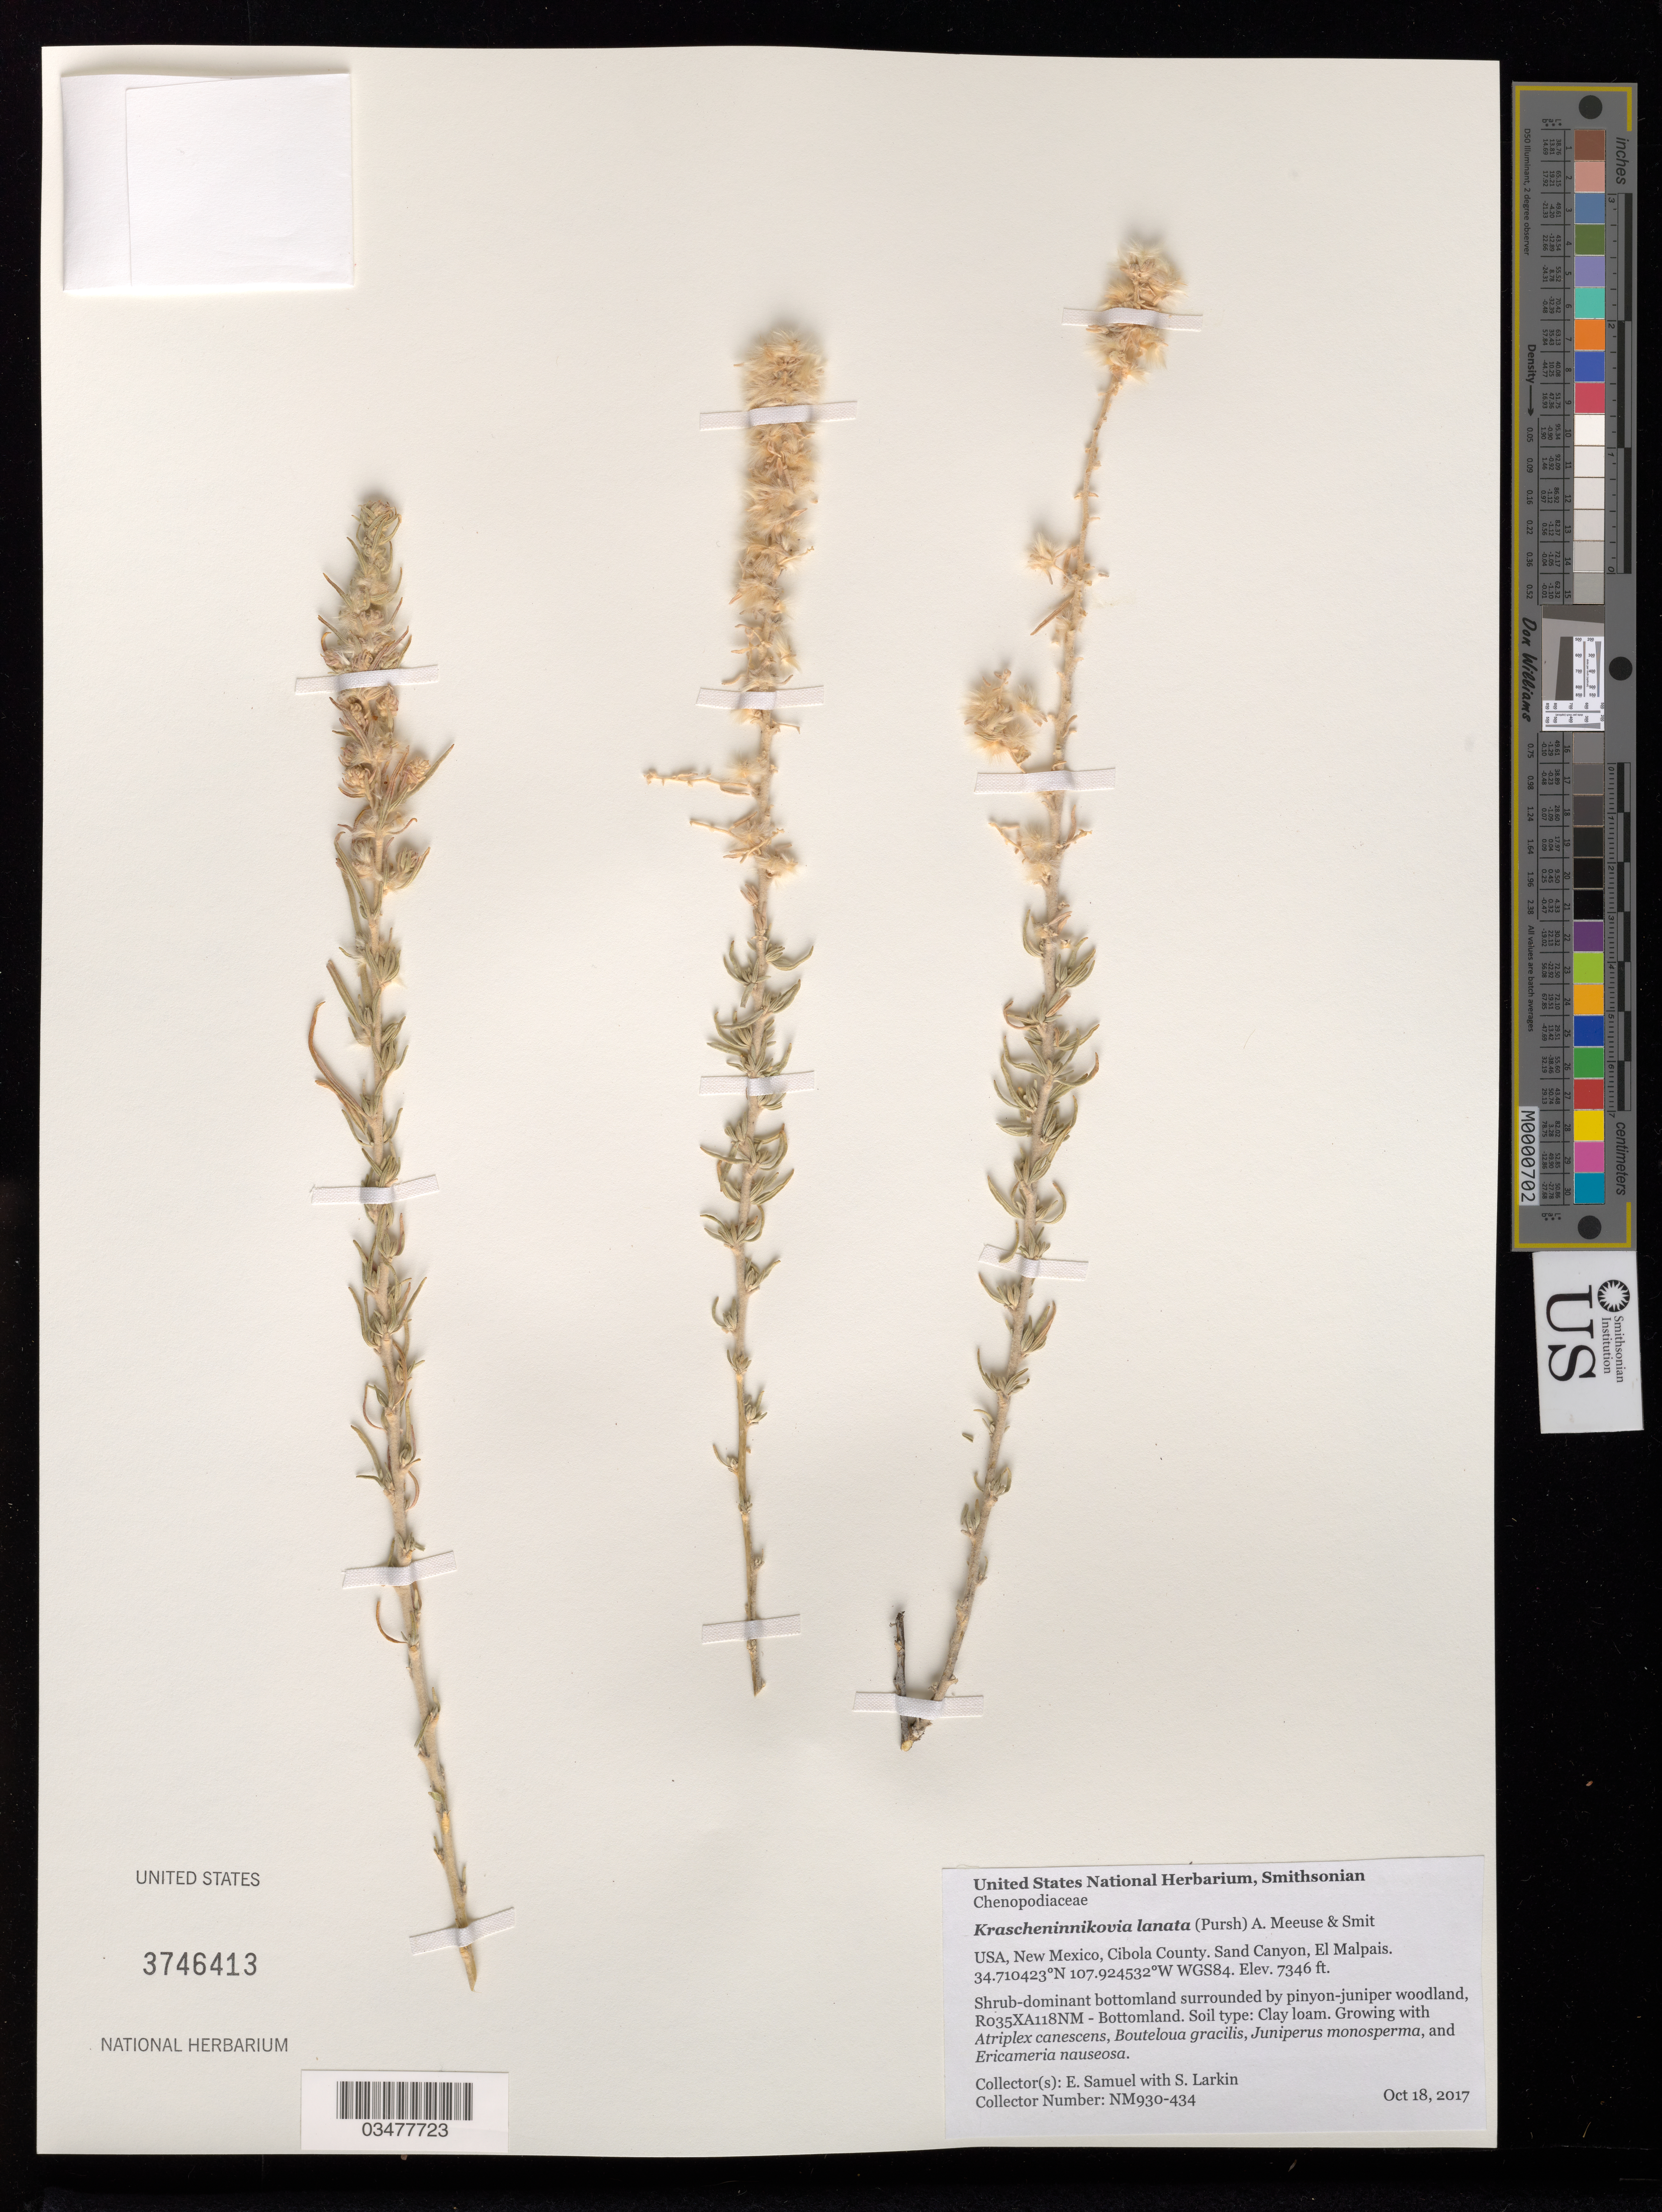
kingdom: Plantae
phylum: Tracheophyta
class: Magnoliopsida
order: Caryophyllales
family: Amaranthaceae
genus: Krascheninnikovia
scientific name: Krascheninnikovia lanata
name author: (Pursh) A. Meeuse & A.Smit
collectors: E. Samuel & S. Larkin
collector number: NM930-434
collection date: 2017-10-18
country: United States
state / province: New Mexico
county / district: Cibola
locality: BLM, El Malpais, Sand Canyon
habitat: R035XA118NM - Bottomland. Clay loam. Shrub-dominant bottomland surrounded by pinyon-juniper woodland. With Atriplex canescens, Bouteloua gracilis, etc.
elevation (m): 2239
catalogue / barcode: US 3746413